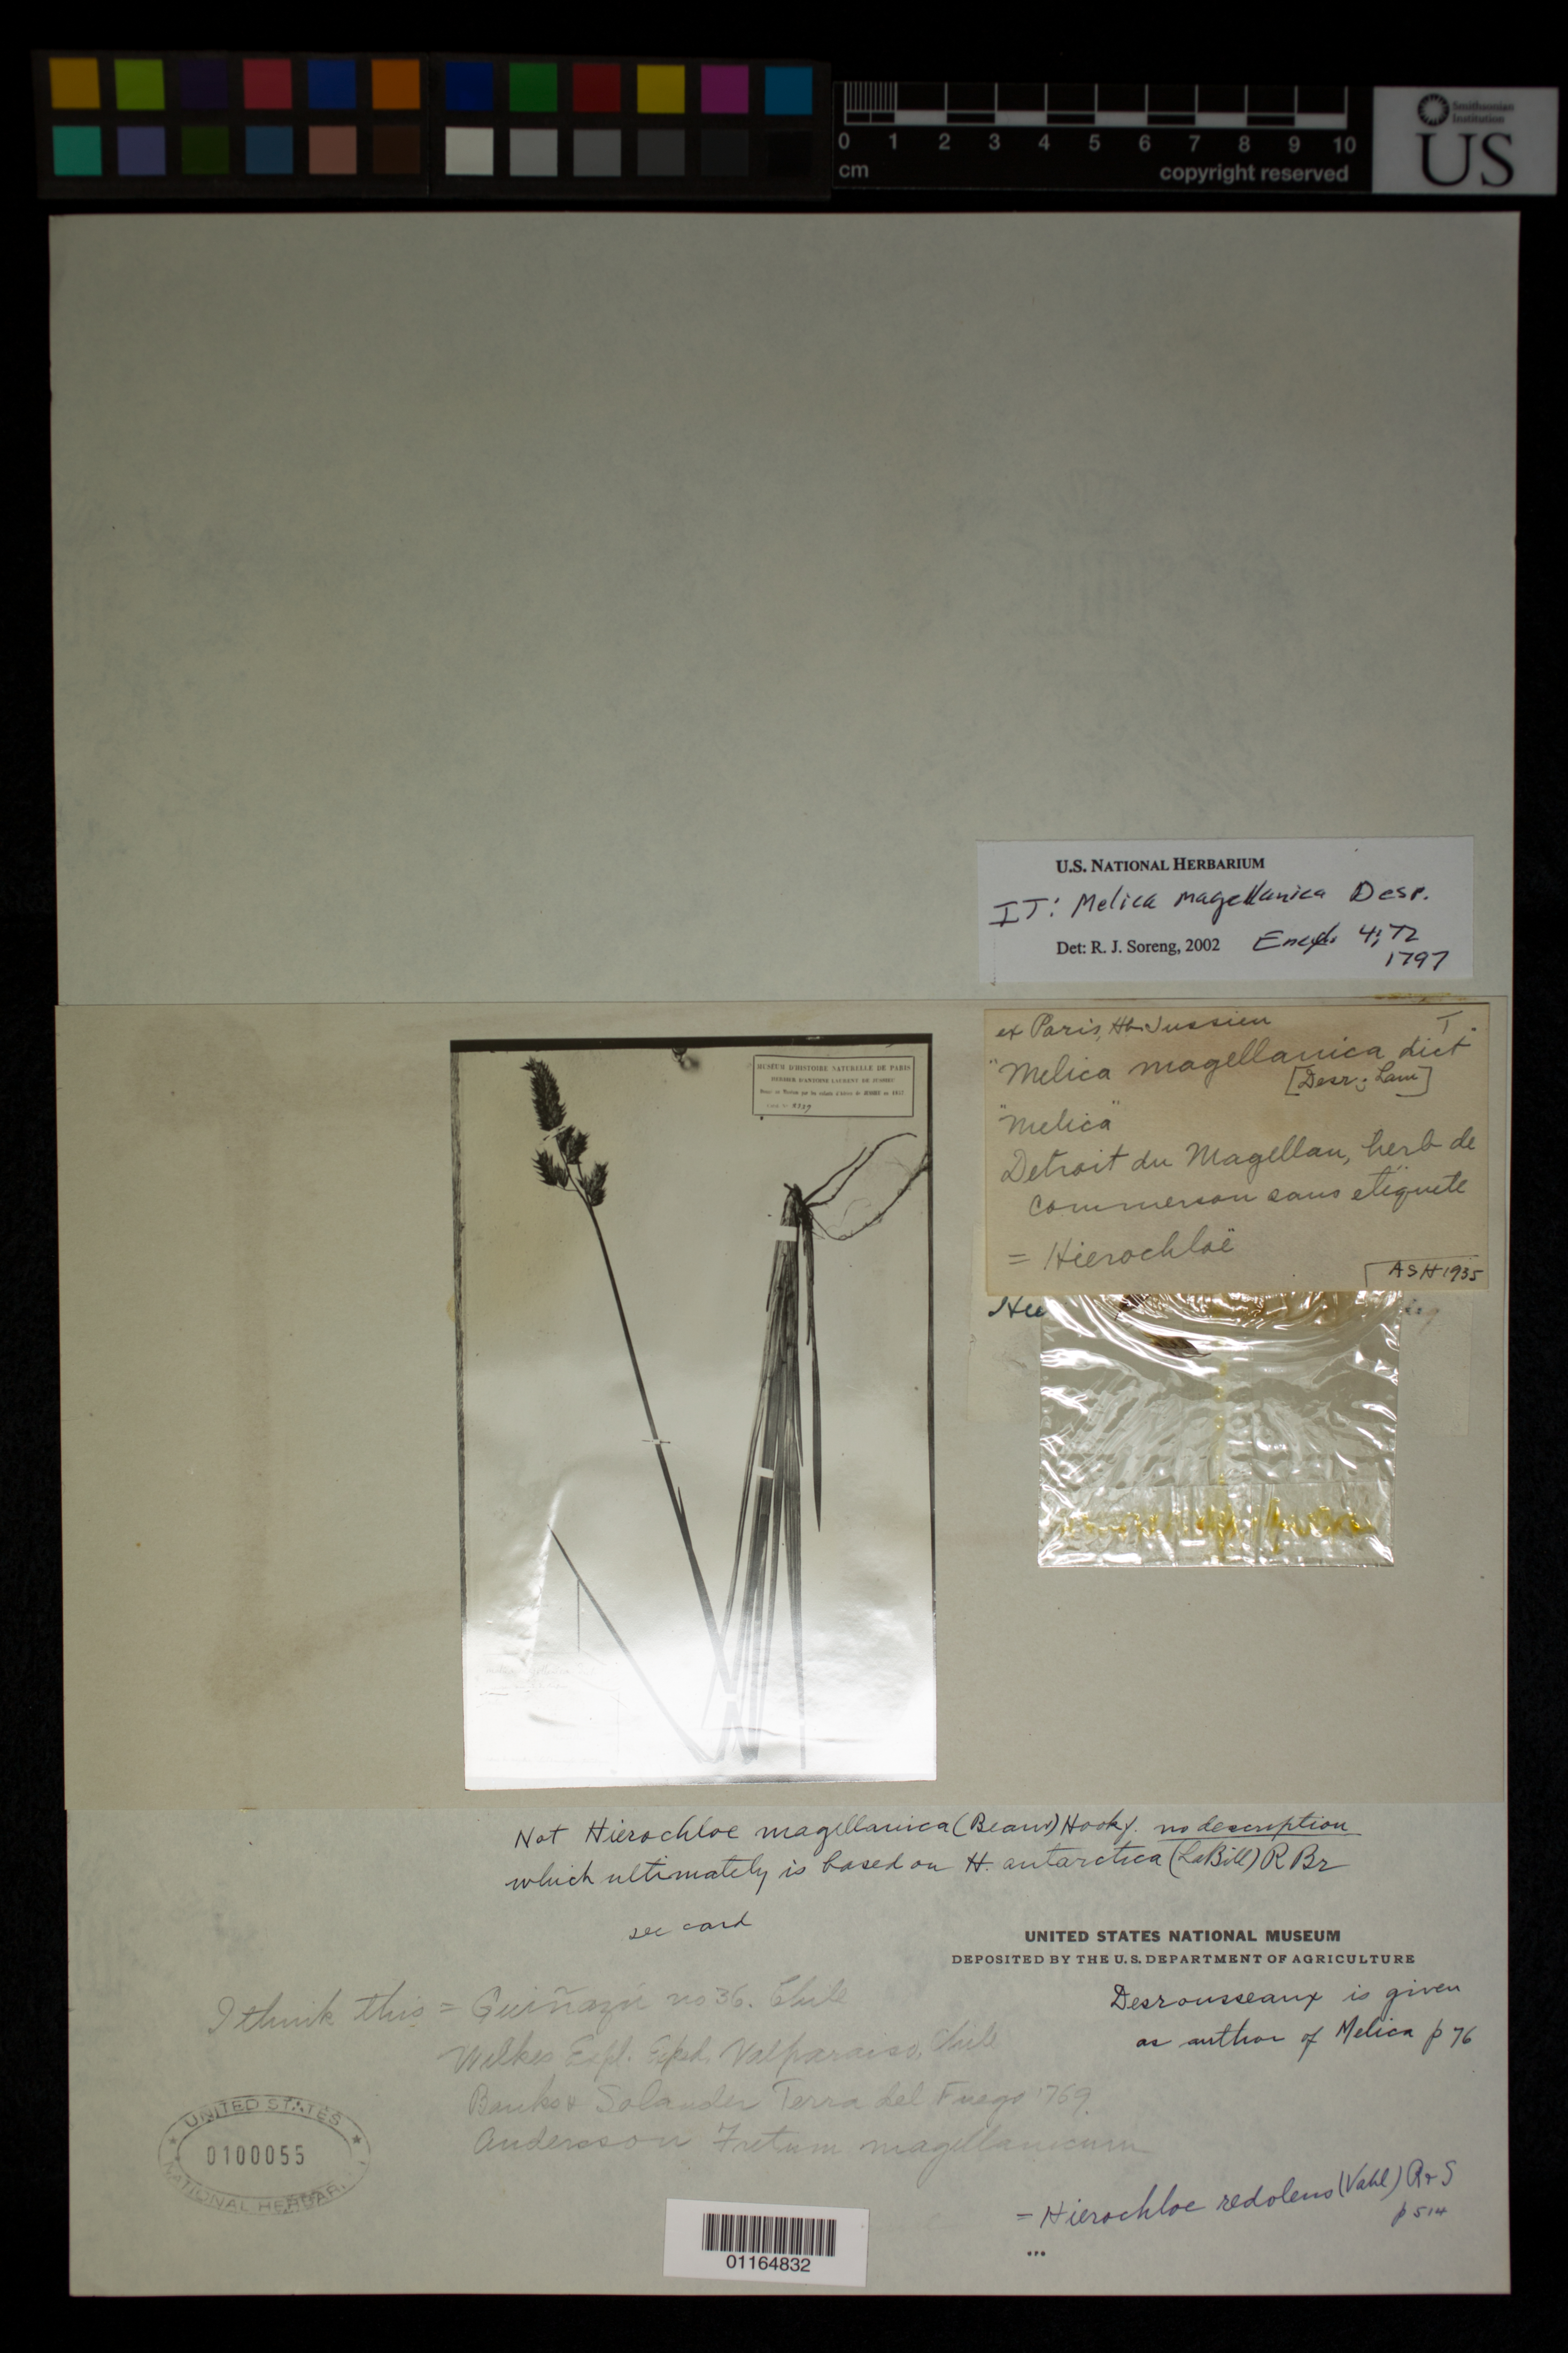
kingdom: Plantae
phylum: Tracheophyta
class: Liliopsida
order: Poales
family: Poaceae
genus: Melica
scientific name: Melica magellanica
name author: Desr.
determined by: Soreng, Robert J., Research Associate (BOT), Smithsonian Institution - National Museum of Natural History (UNITED STATES)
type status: Type Collection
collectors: P. Commerson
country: Chile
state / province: Magallanes y de la Antártica Chilena (XII)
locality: Detroit du Magellan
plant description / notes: ex herb. Paris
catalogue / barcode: US 100055